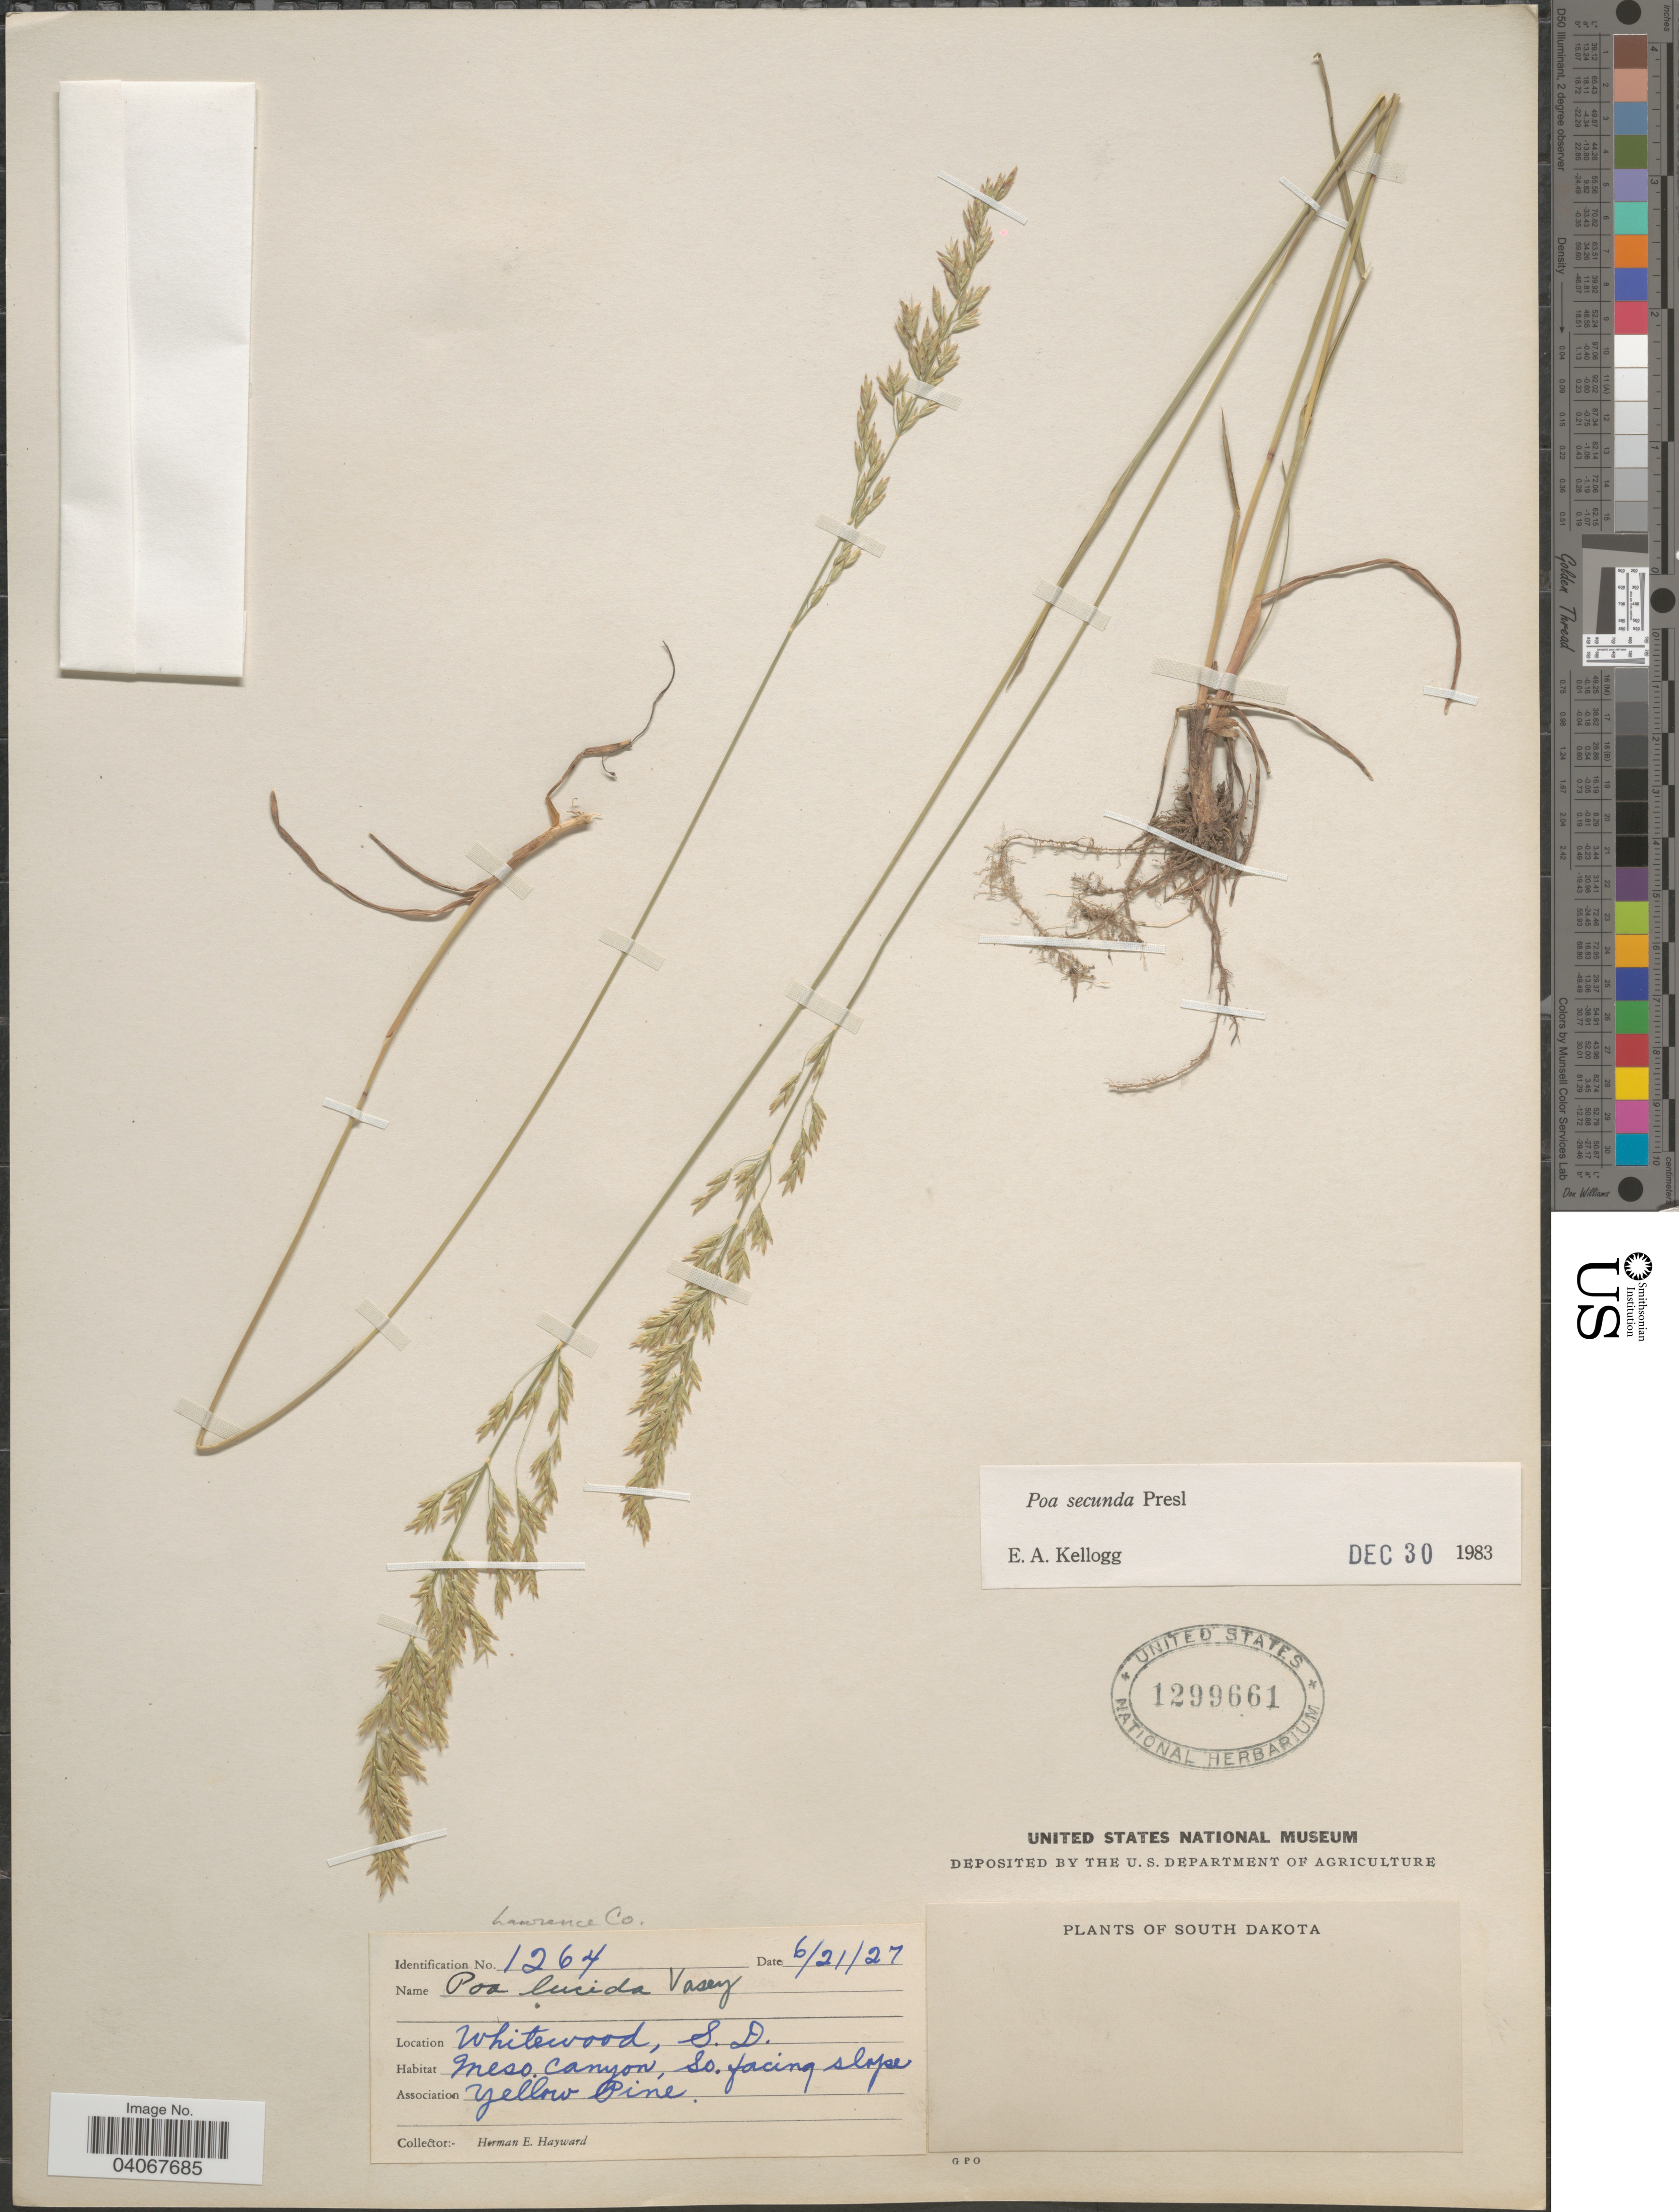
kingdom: Plantae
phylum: Tracheophyta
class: Liliopsida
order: Poales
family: Poaceae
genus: Poa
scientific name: Poa secunda subsp. secunda var. secunda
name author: J. Presl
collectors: H. Hayward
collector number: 1264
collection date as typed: Transcribed d/m/y: 21/6/27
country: United States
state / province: South Dakota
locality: Lawrence Co. Whitewood. Meso. Canyon, So.facing slope.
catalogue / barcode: US 1299661